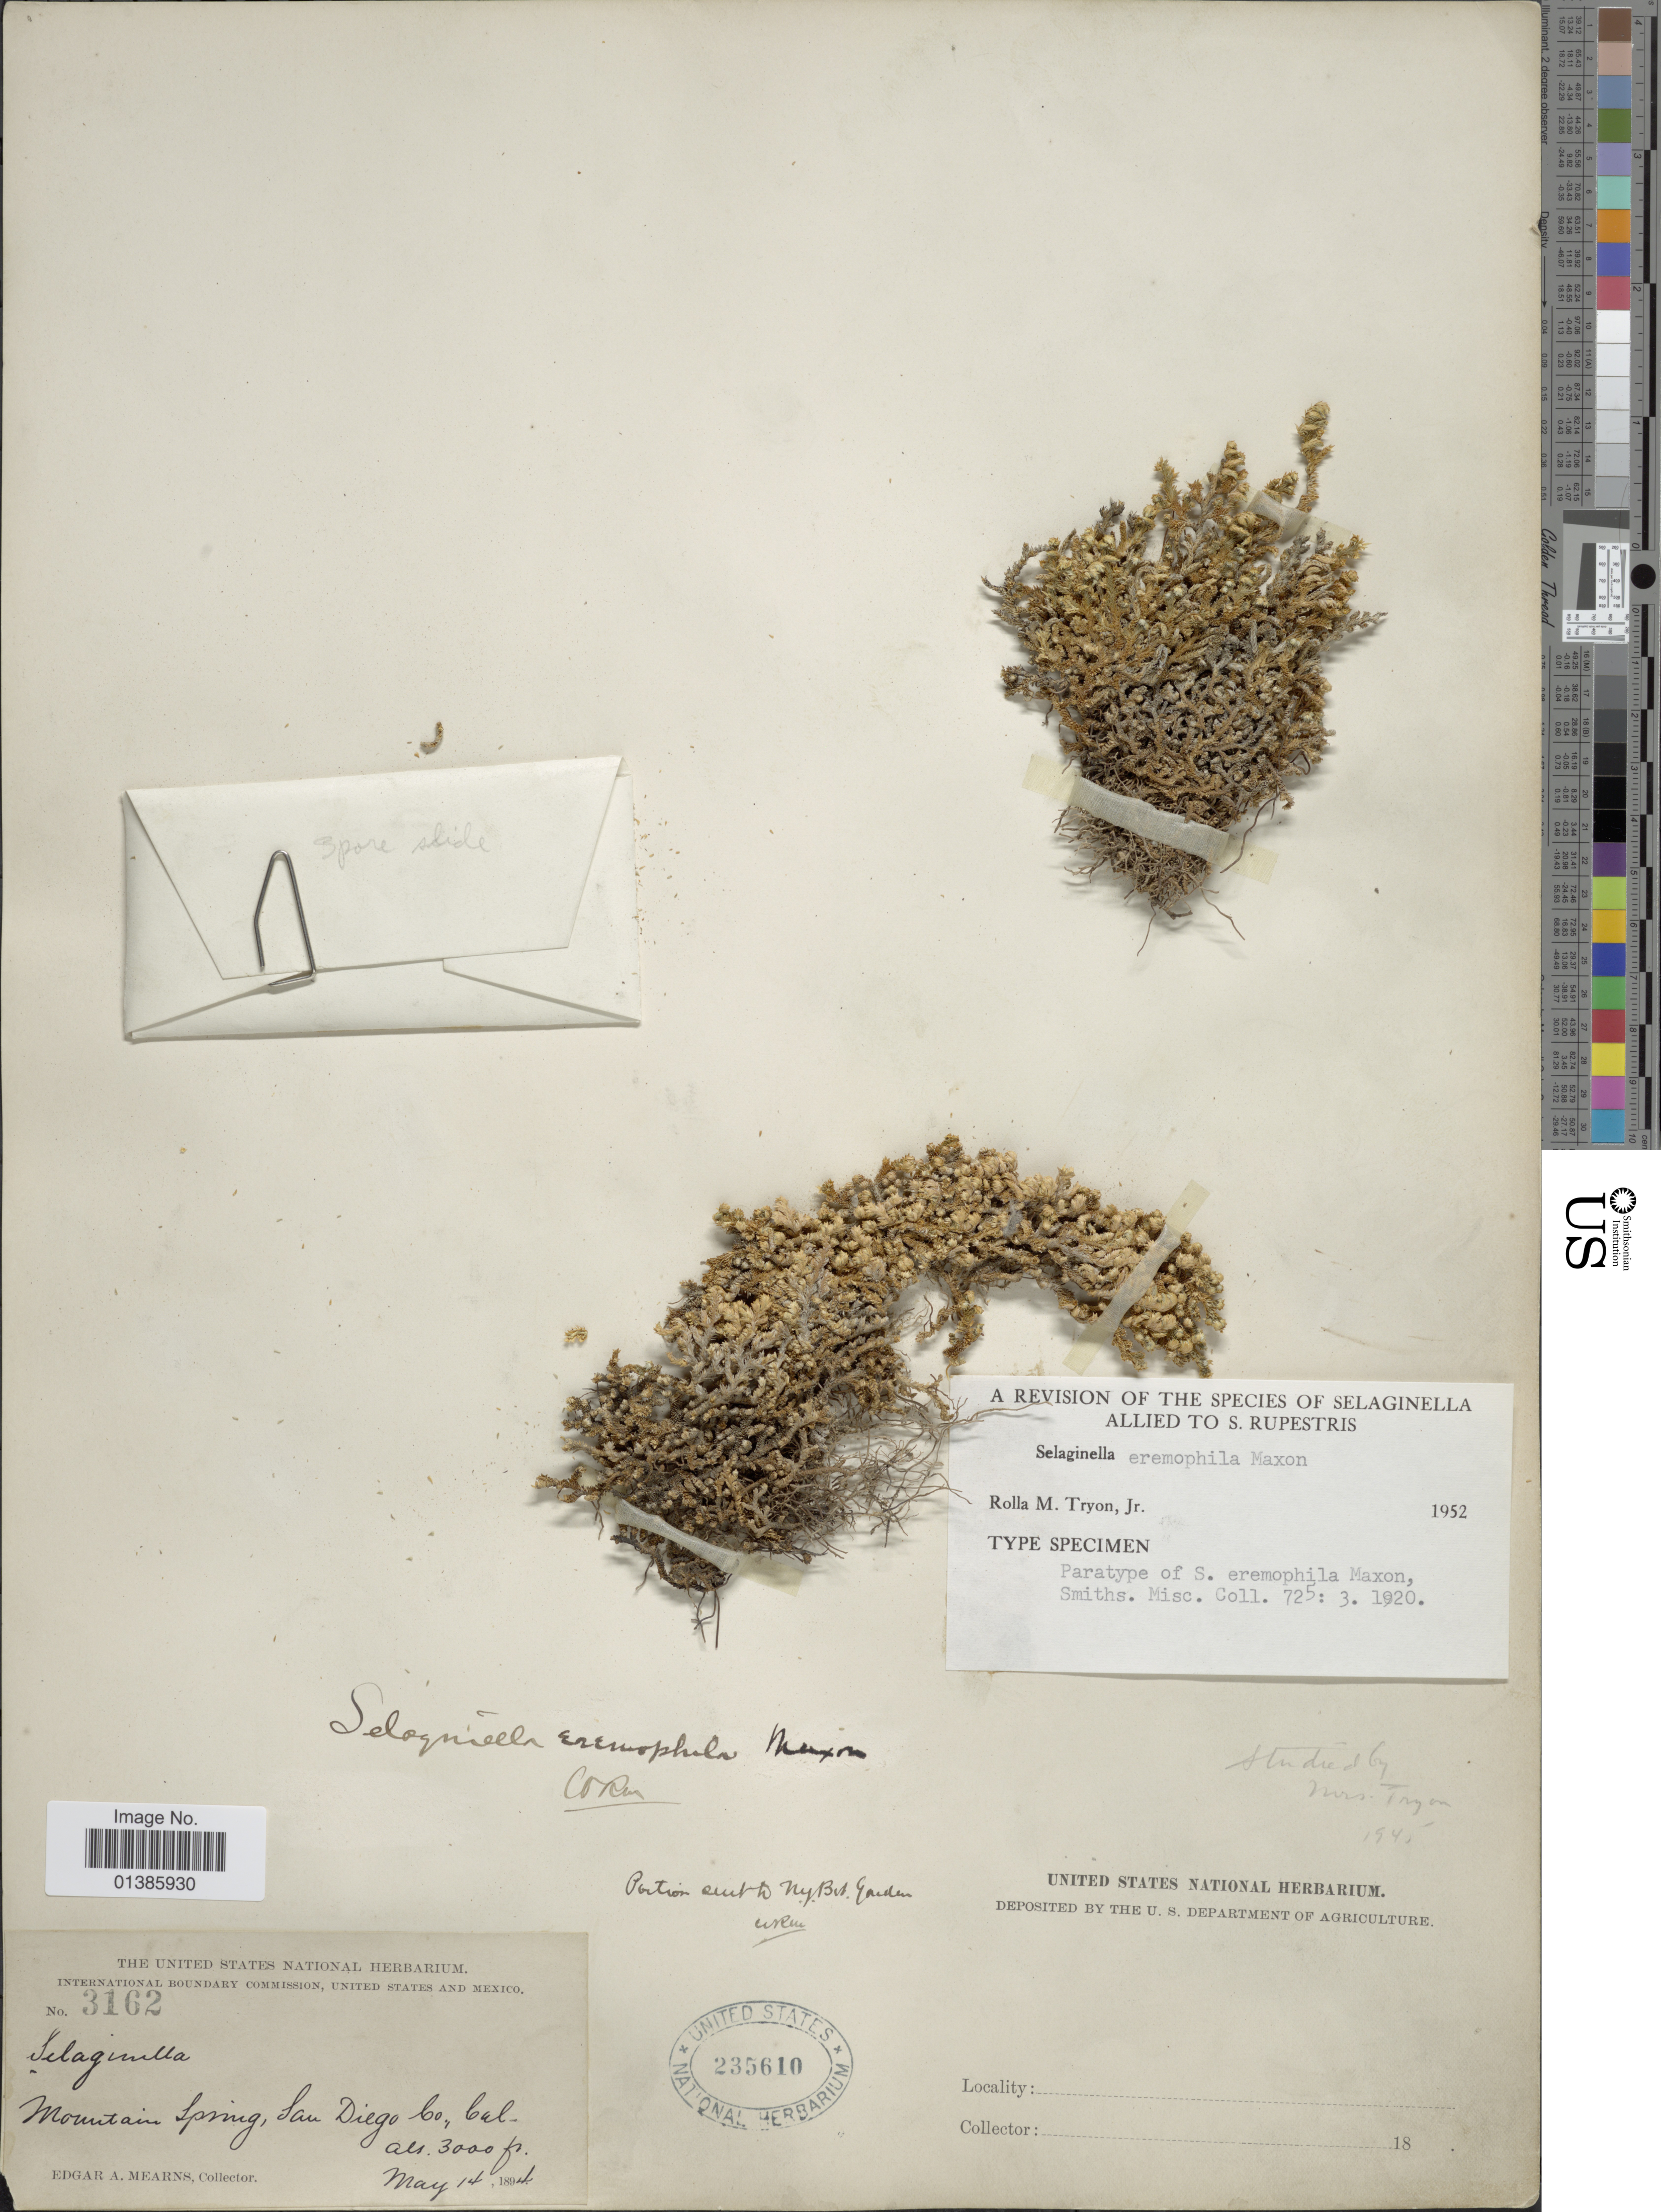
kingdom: Plantae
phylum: Tracheophyta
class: Lycopodiopsida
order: Selaginellales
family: Selaginellaceae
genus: Selaginella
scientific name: Selaginella eremophila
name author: Maxon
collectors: E. A. Mearns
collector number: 3162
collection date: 1894-05-14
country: United States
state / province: California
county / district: San Diego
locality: Mountain Spring, San Diego Co.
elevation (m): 914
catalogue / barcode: US 235610